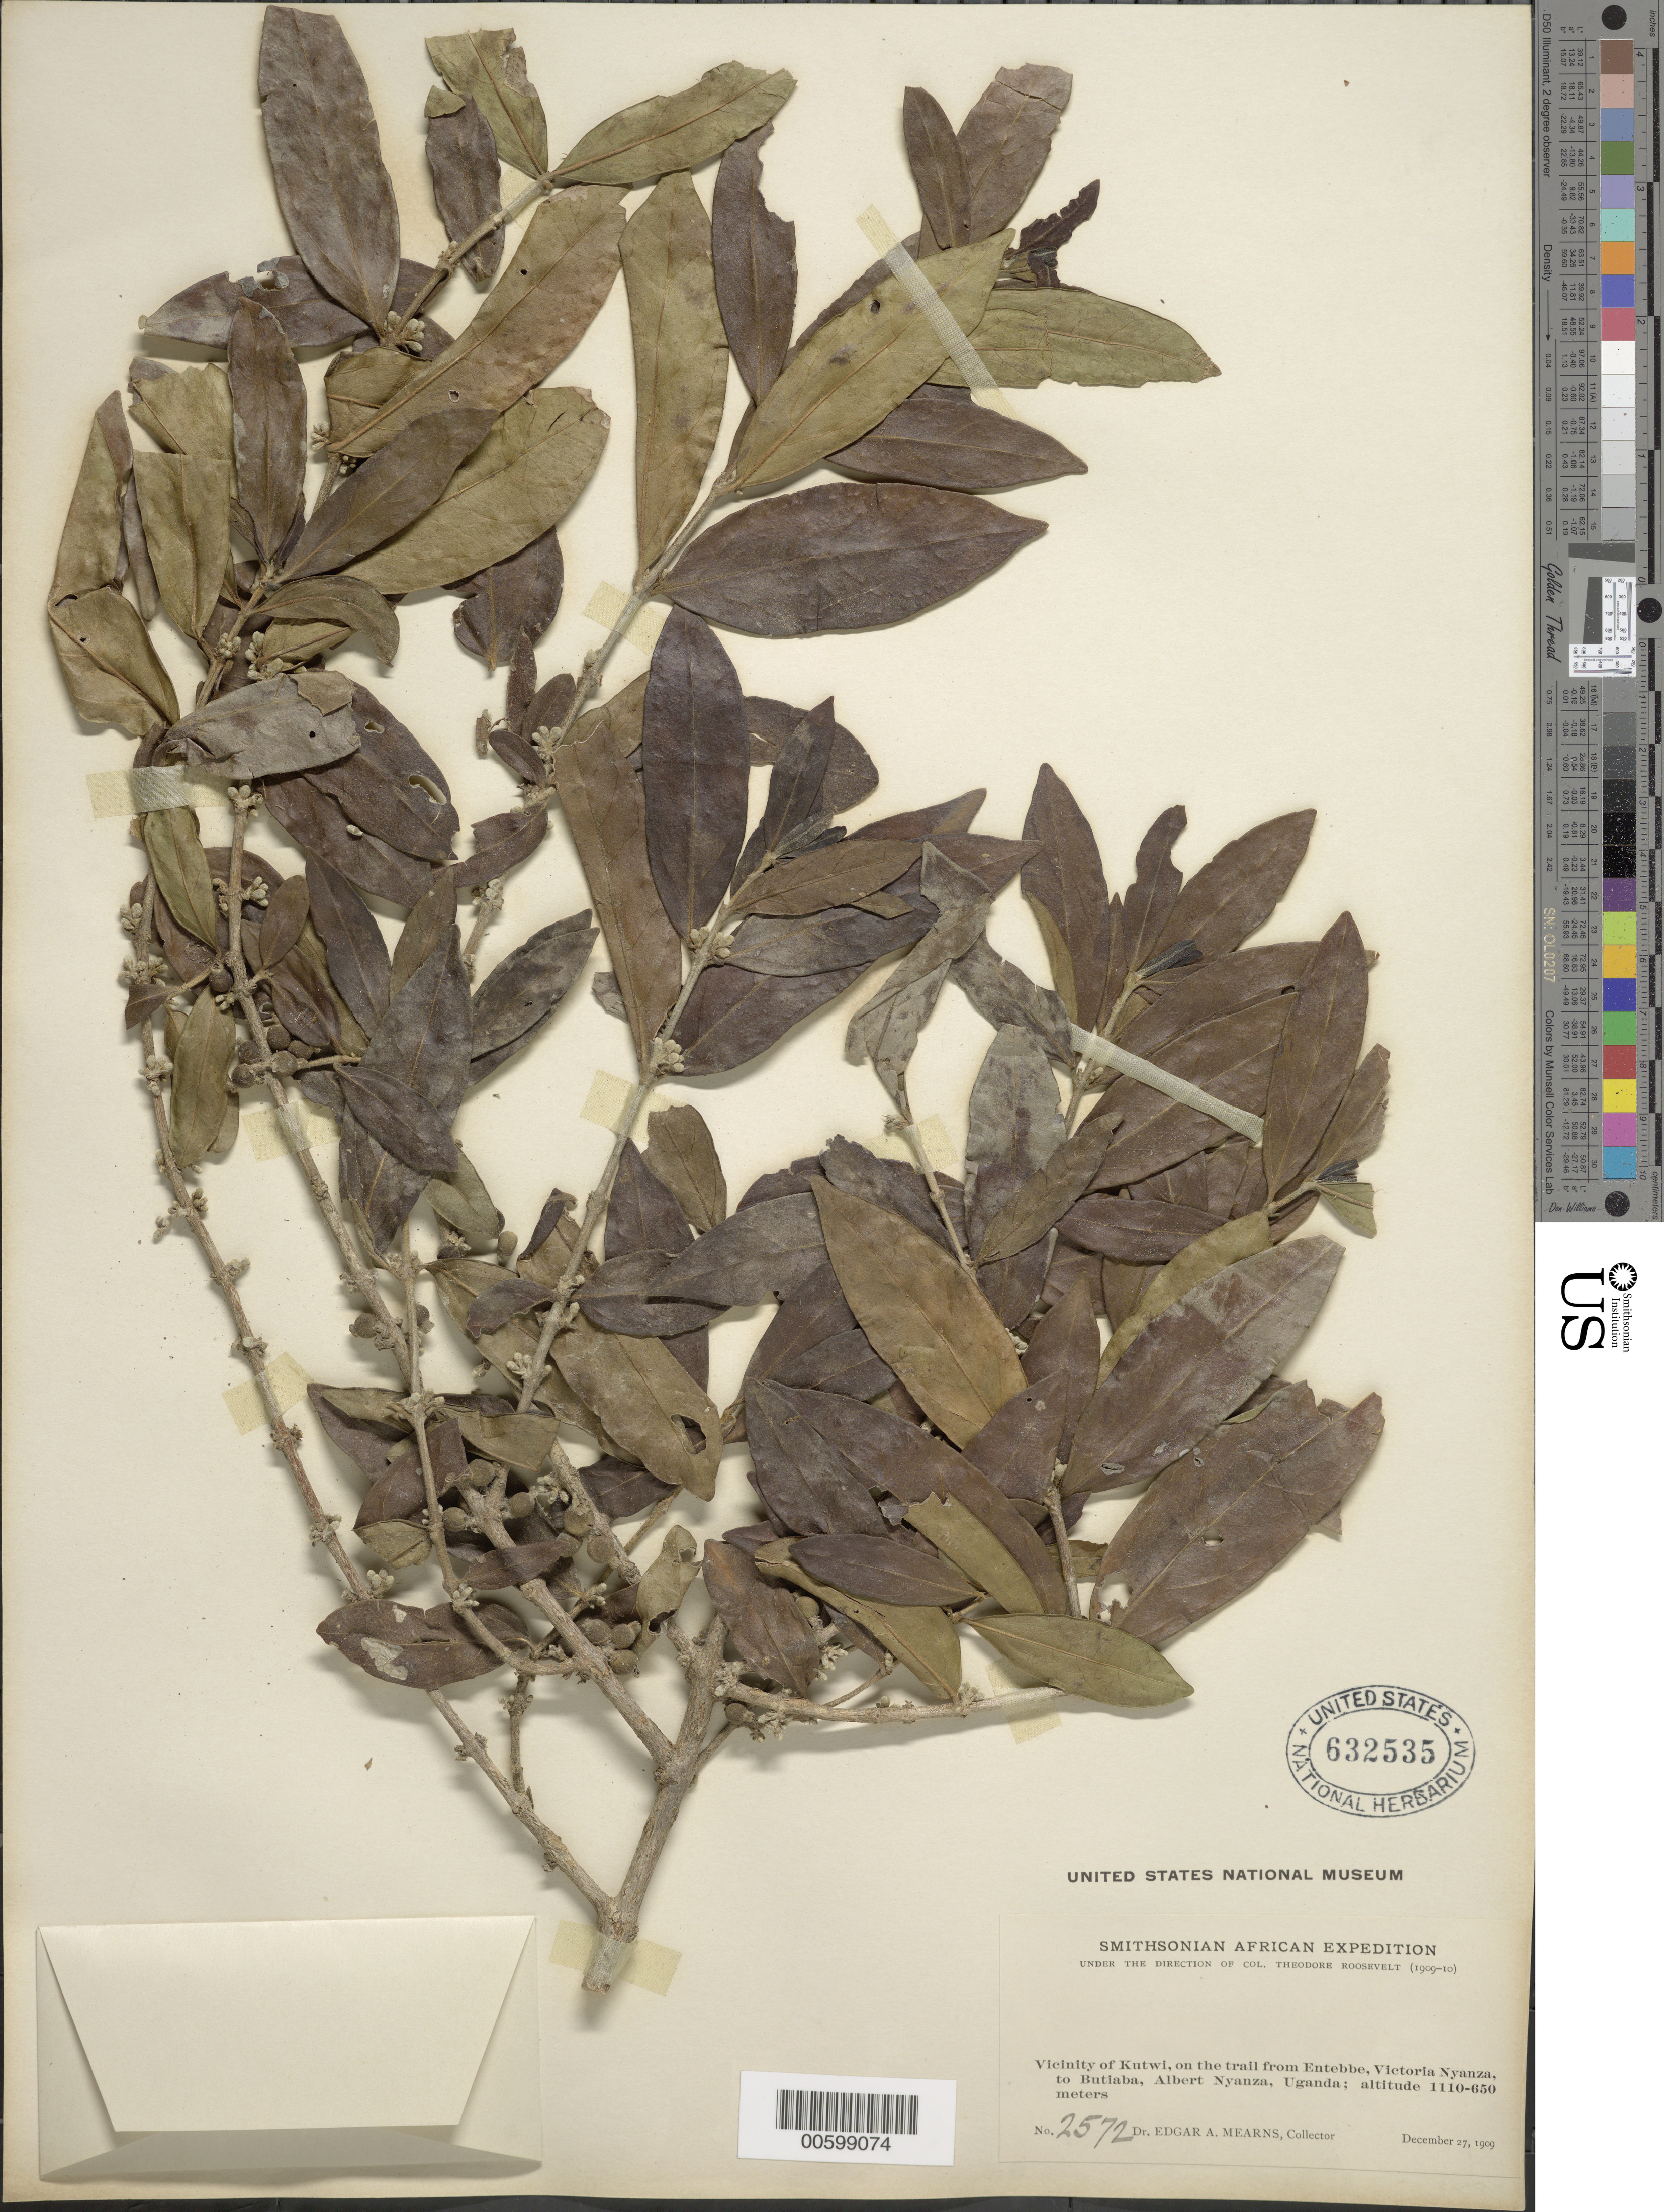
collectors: E. A. Mearns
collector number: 2572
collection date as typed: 27 Dec 1909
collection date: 1909-12-27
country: Uganda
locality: Vicinity of Kutwi, on the trail from Entebbe, voctoria Nyanza, to Butiaba, Albert Nyanza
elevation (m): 1110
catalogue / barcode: US 632535